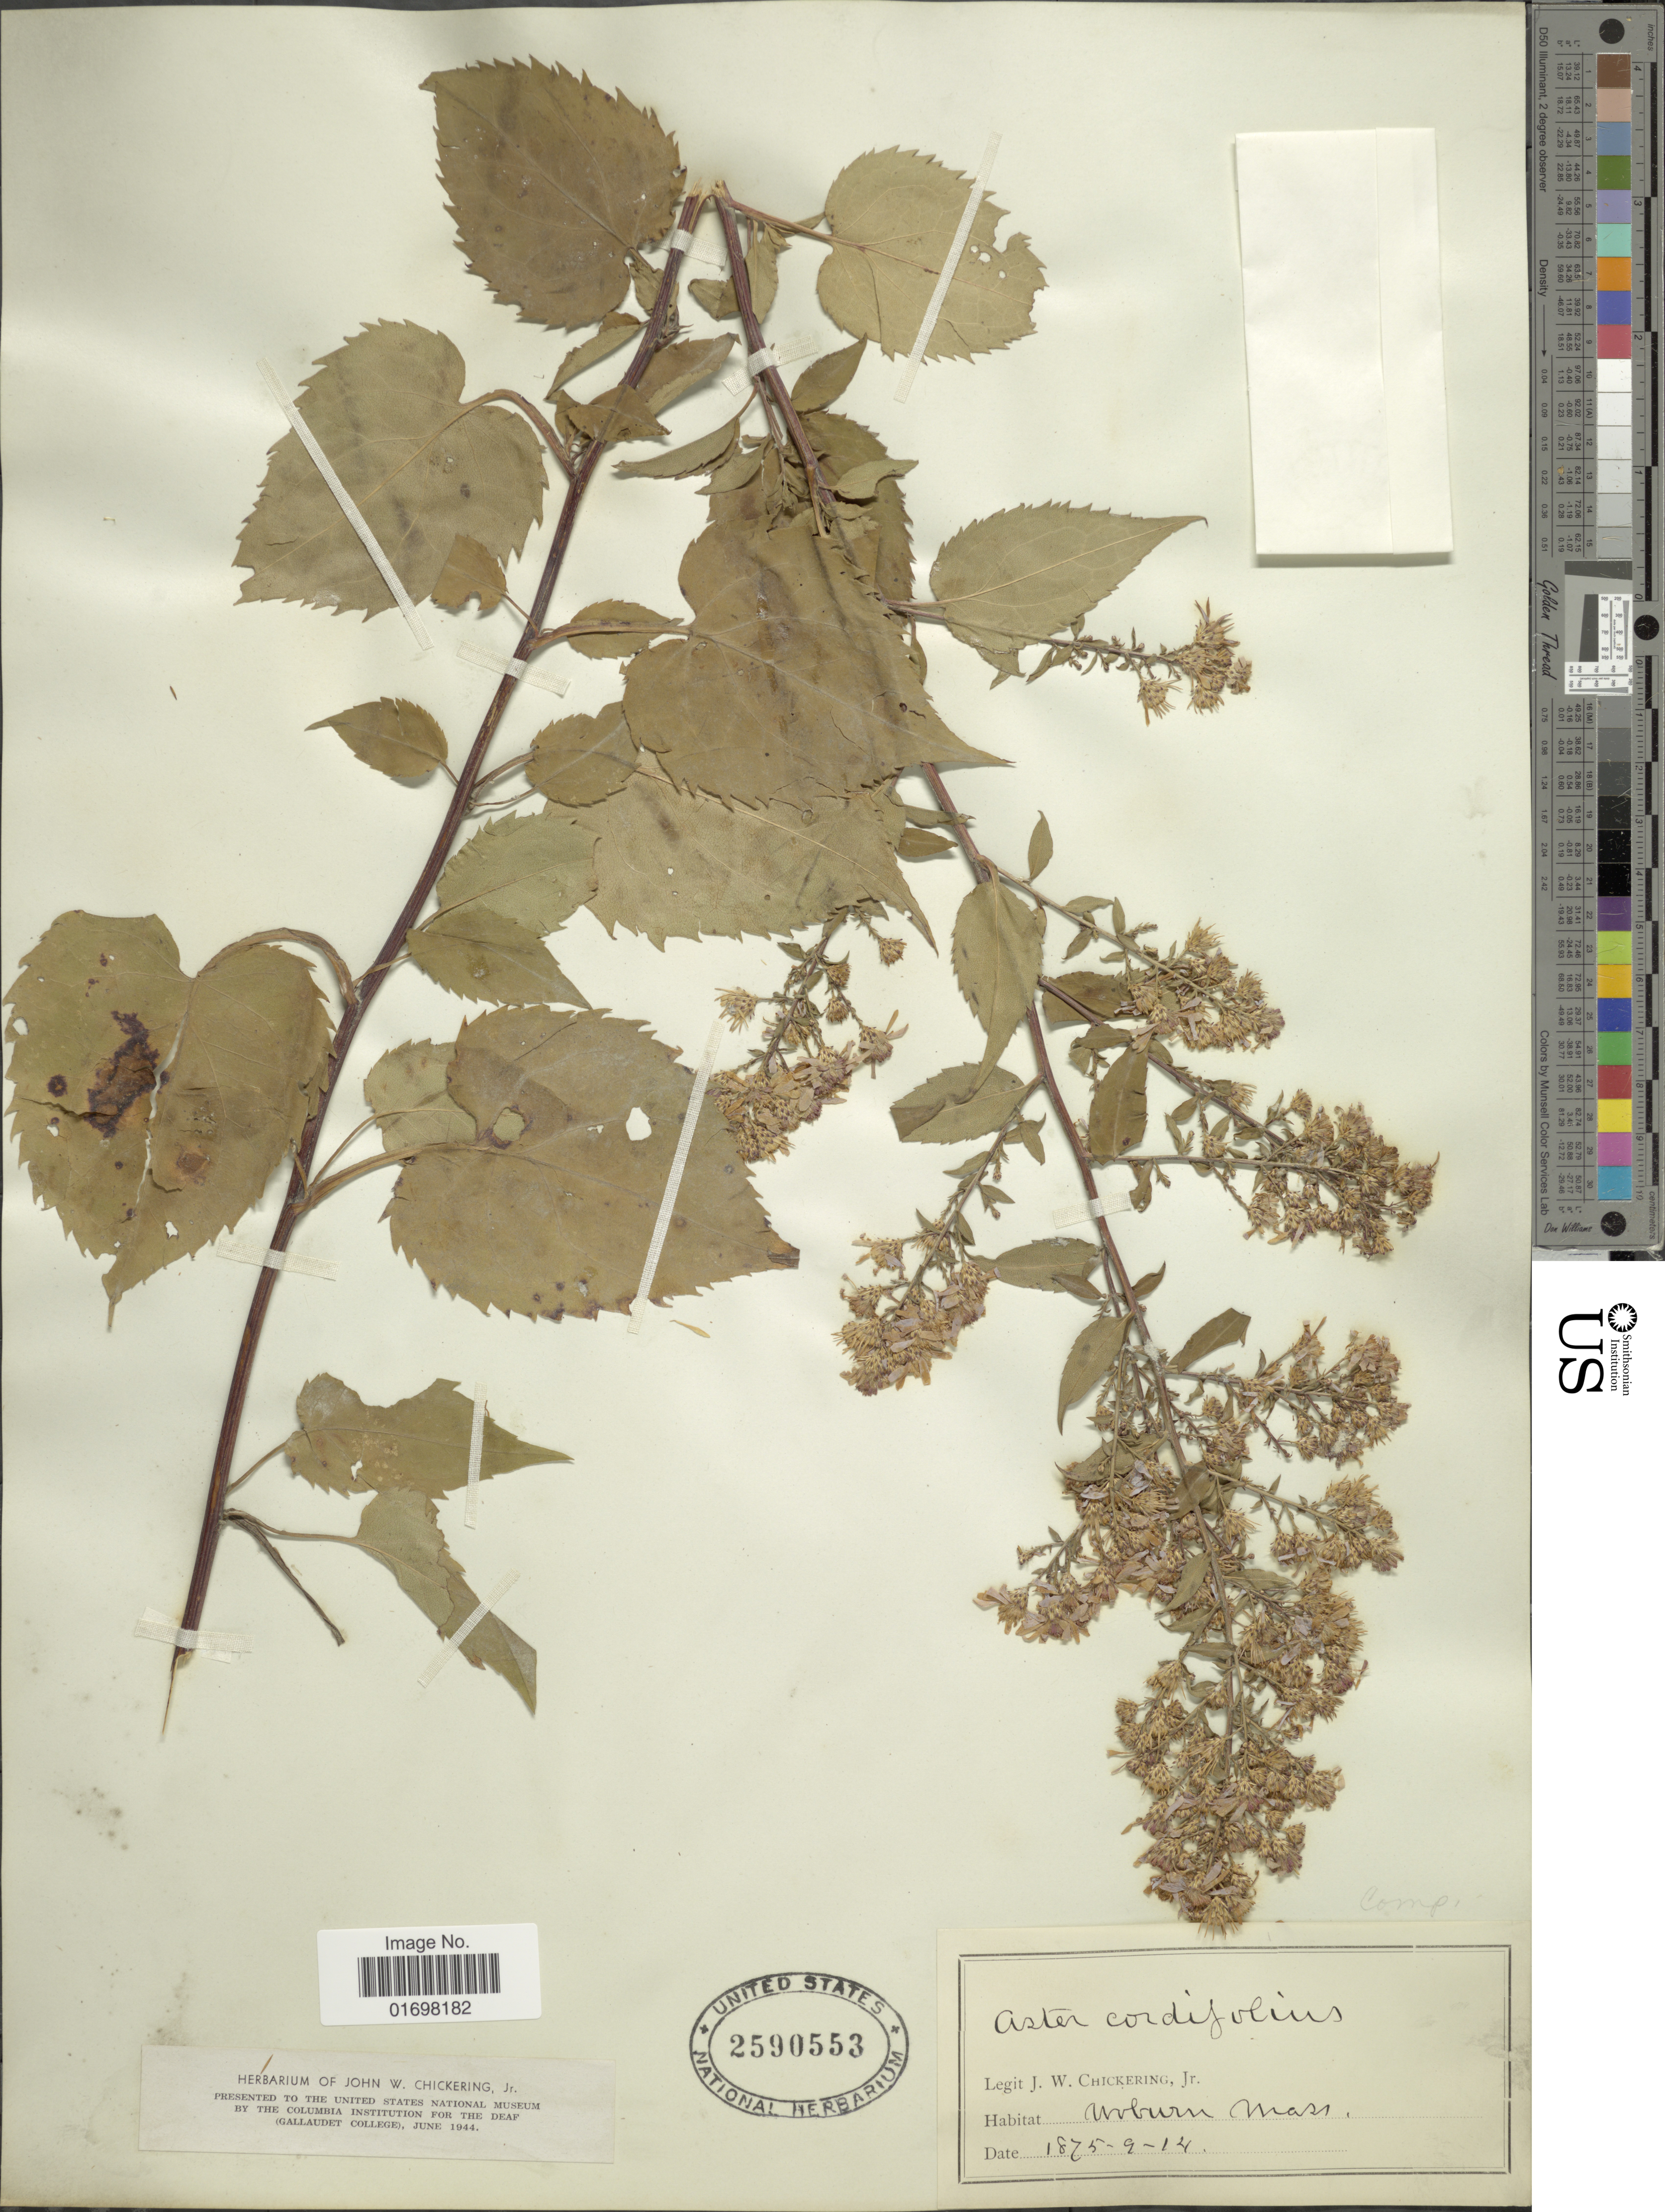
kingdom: Plantae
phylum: Tracheophyta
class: Magnoliopsida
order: Asterales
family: Asteraceae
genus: Symphyotrichum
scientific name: Symphyotrichum cordifolium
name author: (L.) G.L. Nesom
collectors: J. W. Chickering Jr.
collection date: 1875-09-14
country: United States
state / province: Massachusetts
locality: Auburn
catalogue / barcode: US 2590553